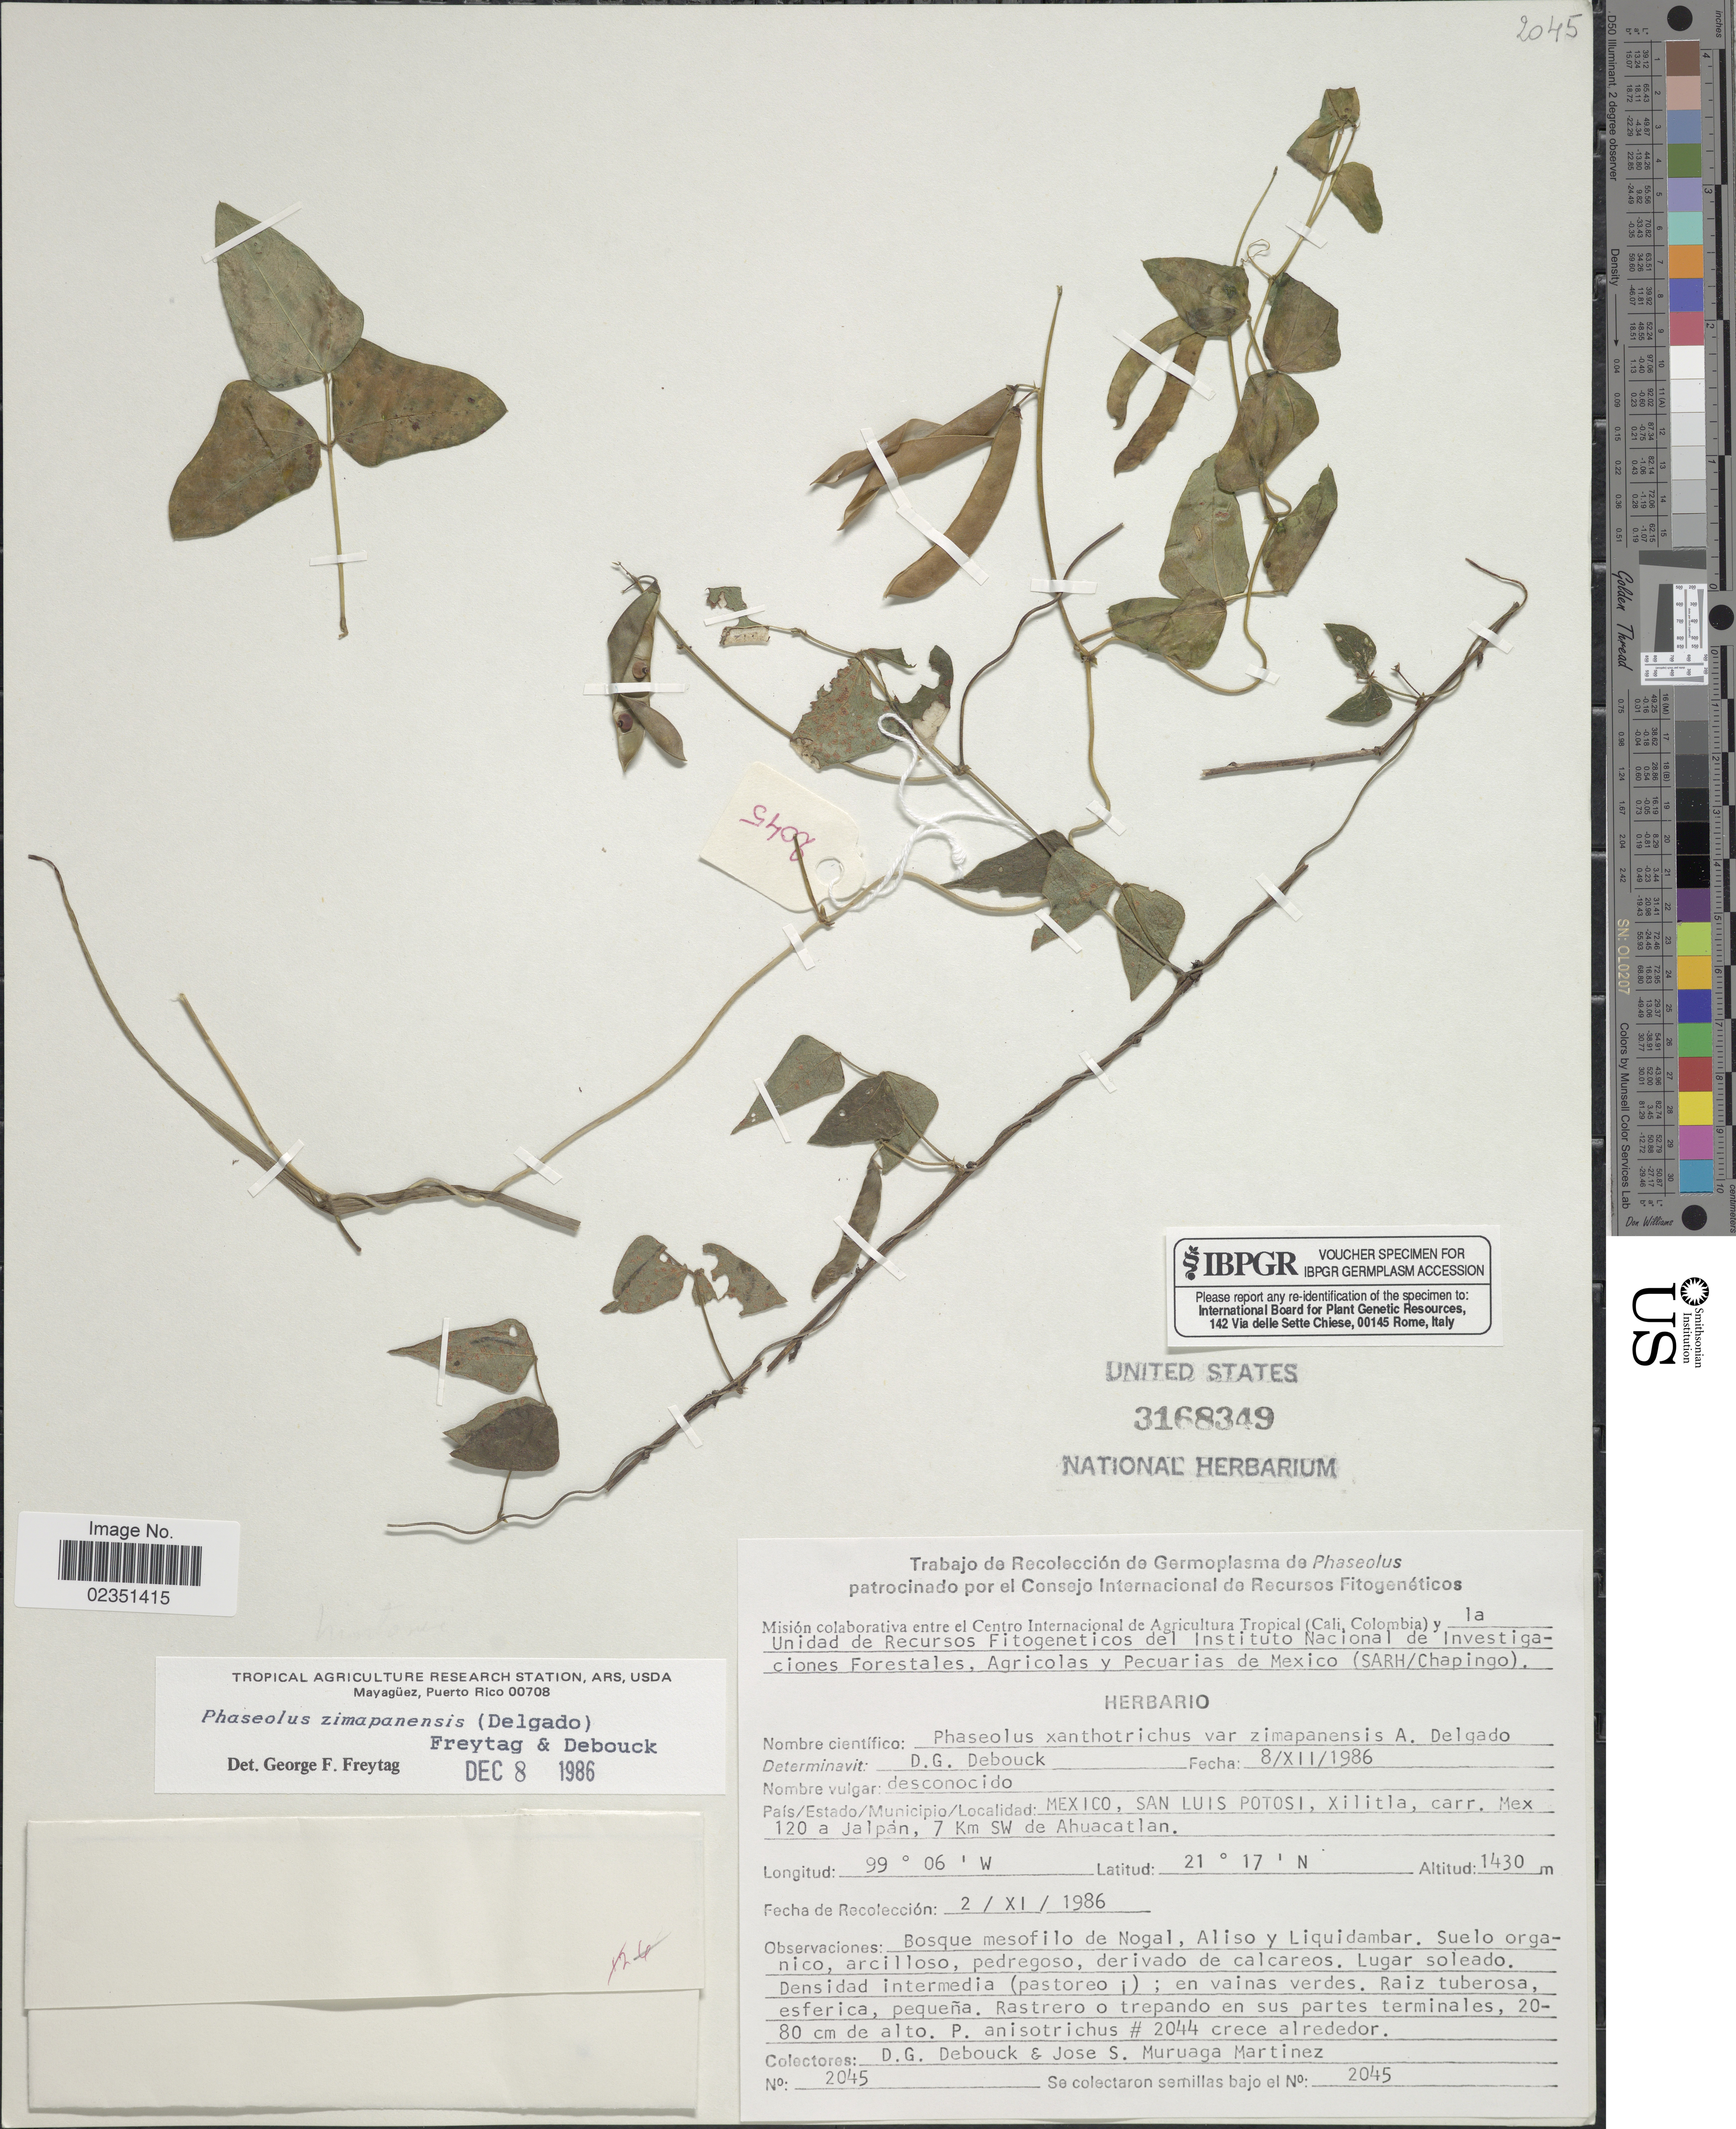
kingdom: Plantae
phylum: Tracheophyta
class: Magnoliopsida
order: Fabales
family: Fabaceae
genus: Phaseolus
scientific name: Phaseolus zimapanensis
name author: A. Delgado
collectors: D. Debouck & J. Muruaga Martinez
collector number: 2045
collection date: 1986-11-02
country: Mexico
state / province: San Luis Potosí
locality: Xilitla, carr. Mex. 120 a Jalpan, 7 km SW de Ahuacatlan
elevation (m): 1430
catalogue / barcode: US 3168349